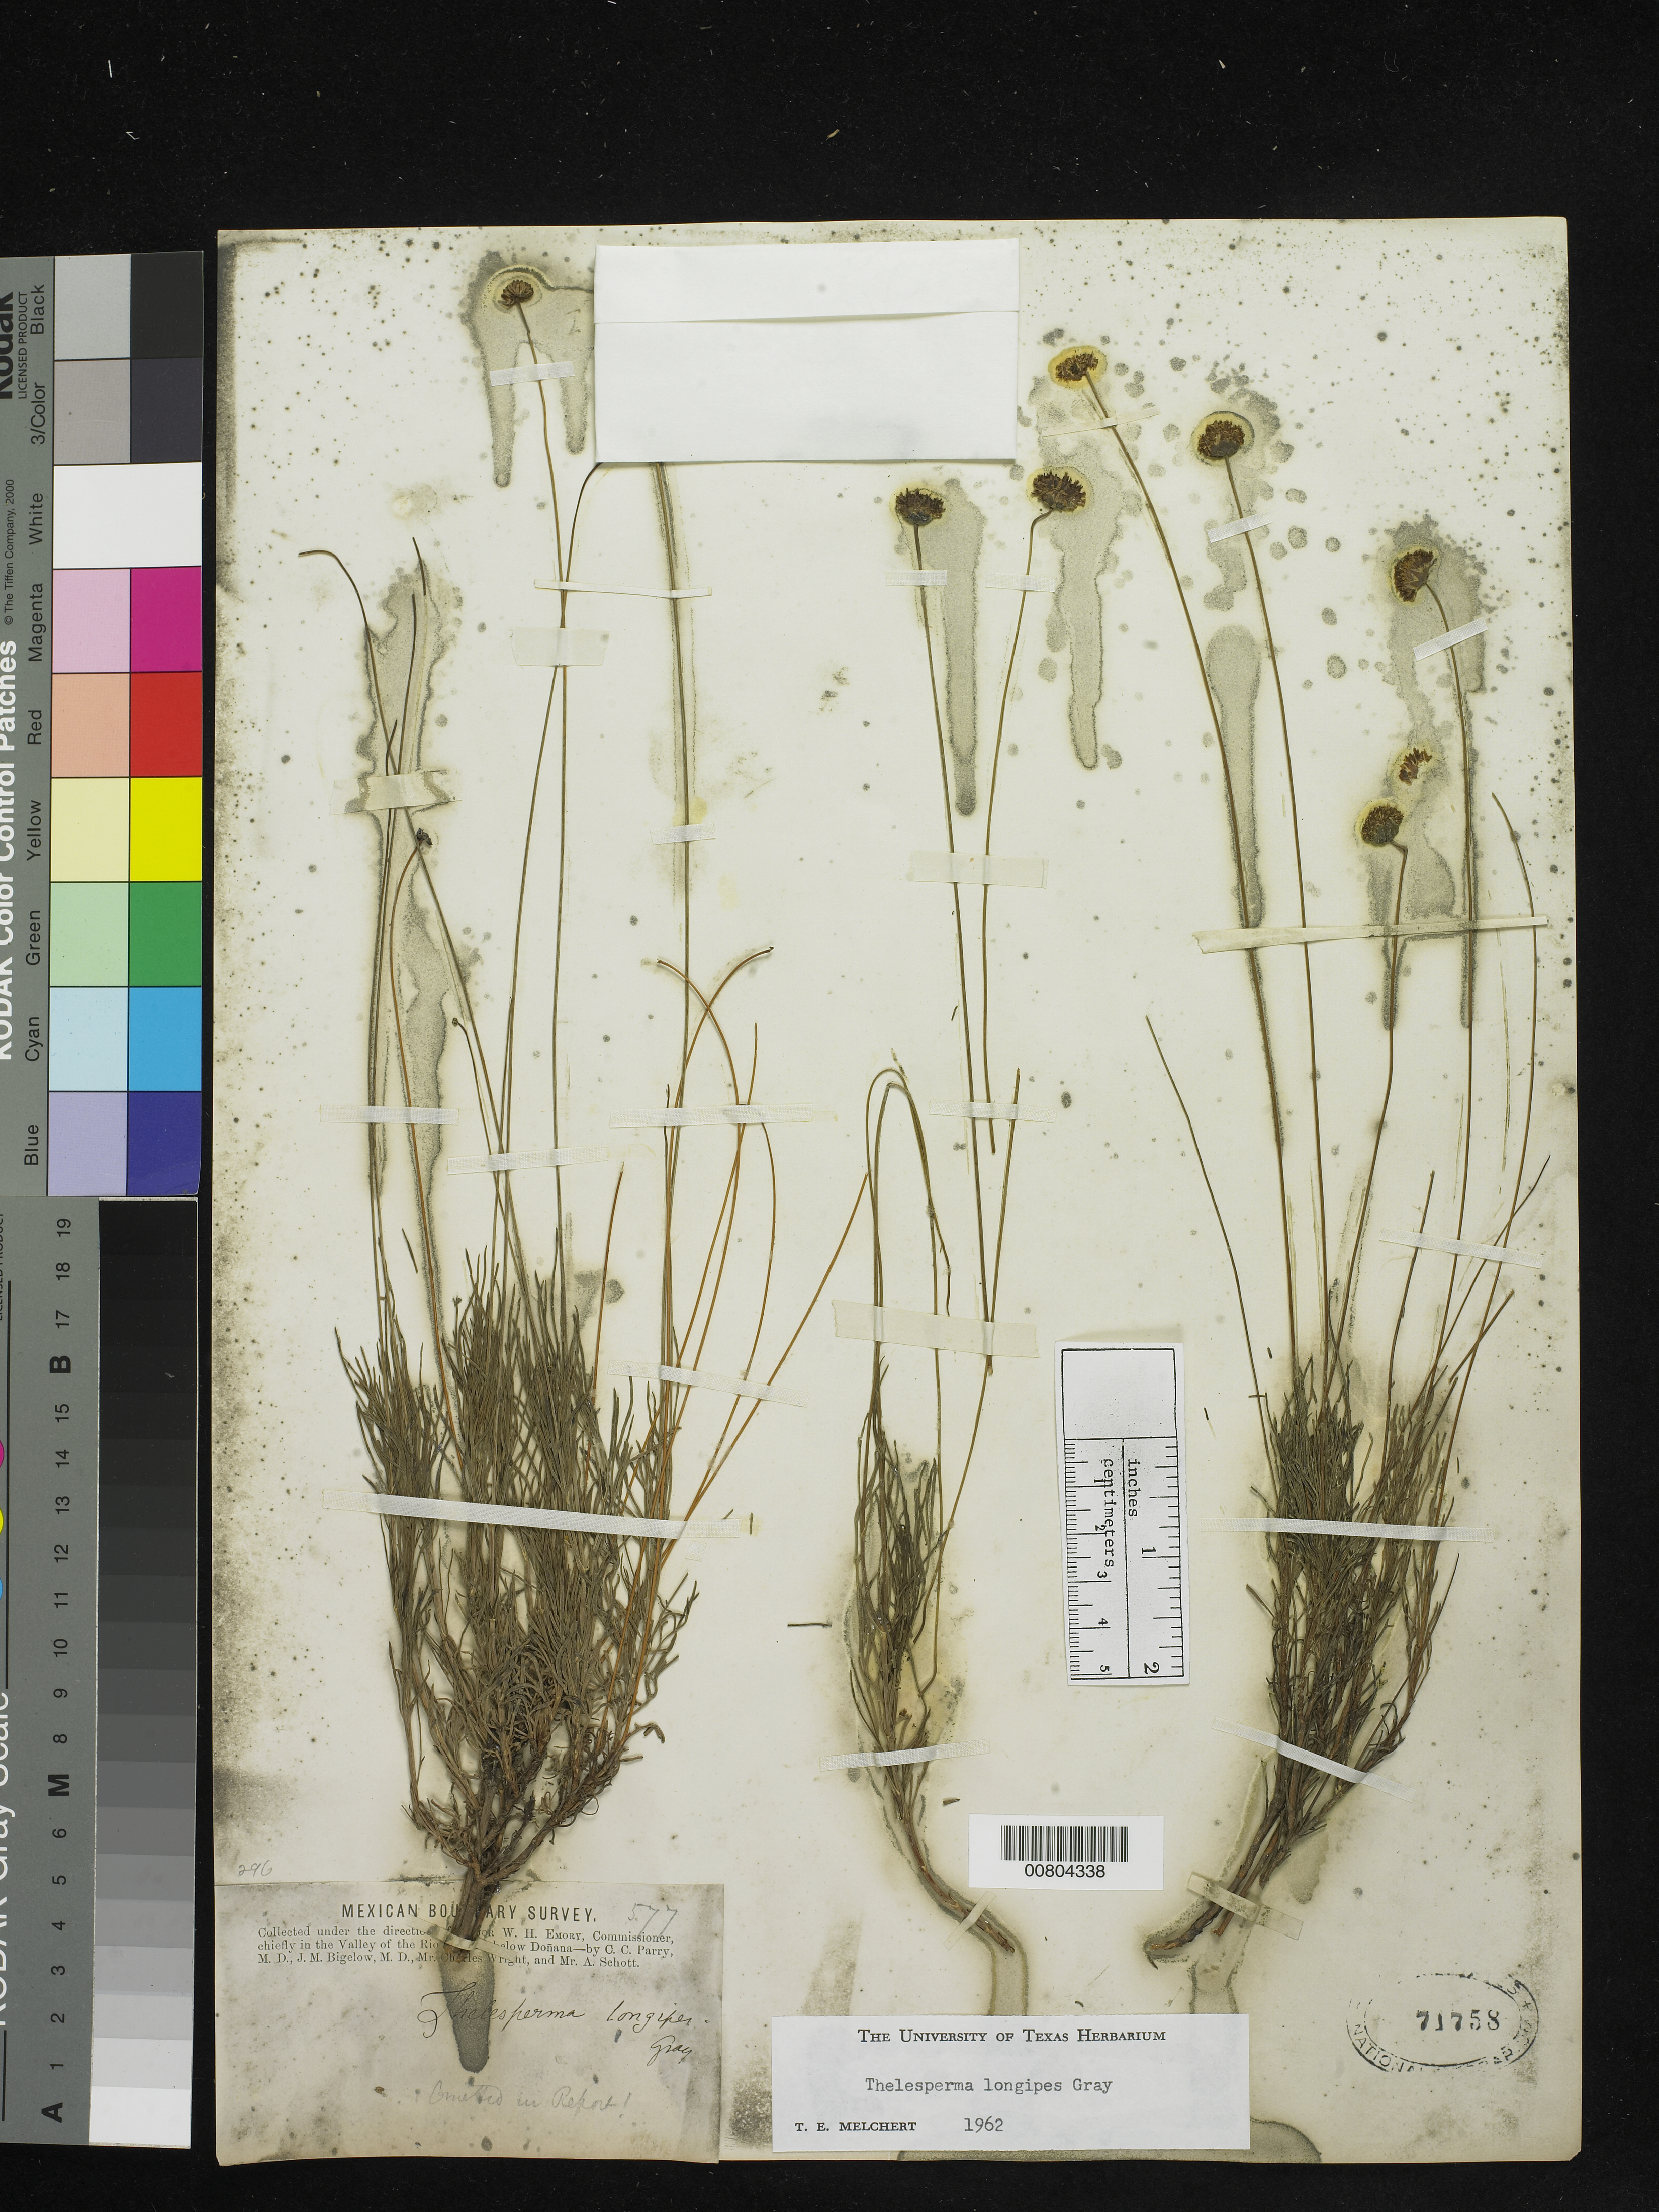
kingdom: Plantae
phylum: Tracheophyta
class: Magnoliopsida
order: Asterales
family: Asteraceae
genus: Thelesperma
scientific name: Thelesperma longipes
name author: A. Gray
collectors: C. C. Parry, J. M. Bigelow, C. Wright & A. C. V. Schott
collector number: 577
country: United States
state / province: New Mexico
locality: Valley of the Rio Grande, below Doñana, New Mexico.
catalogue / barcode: US 71758